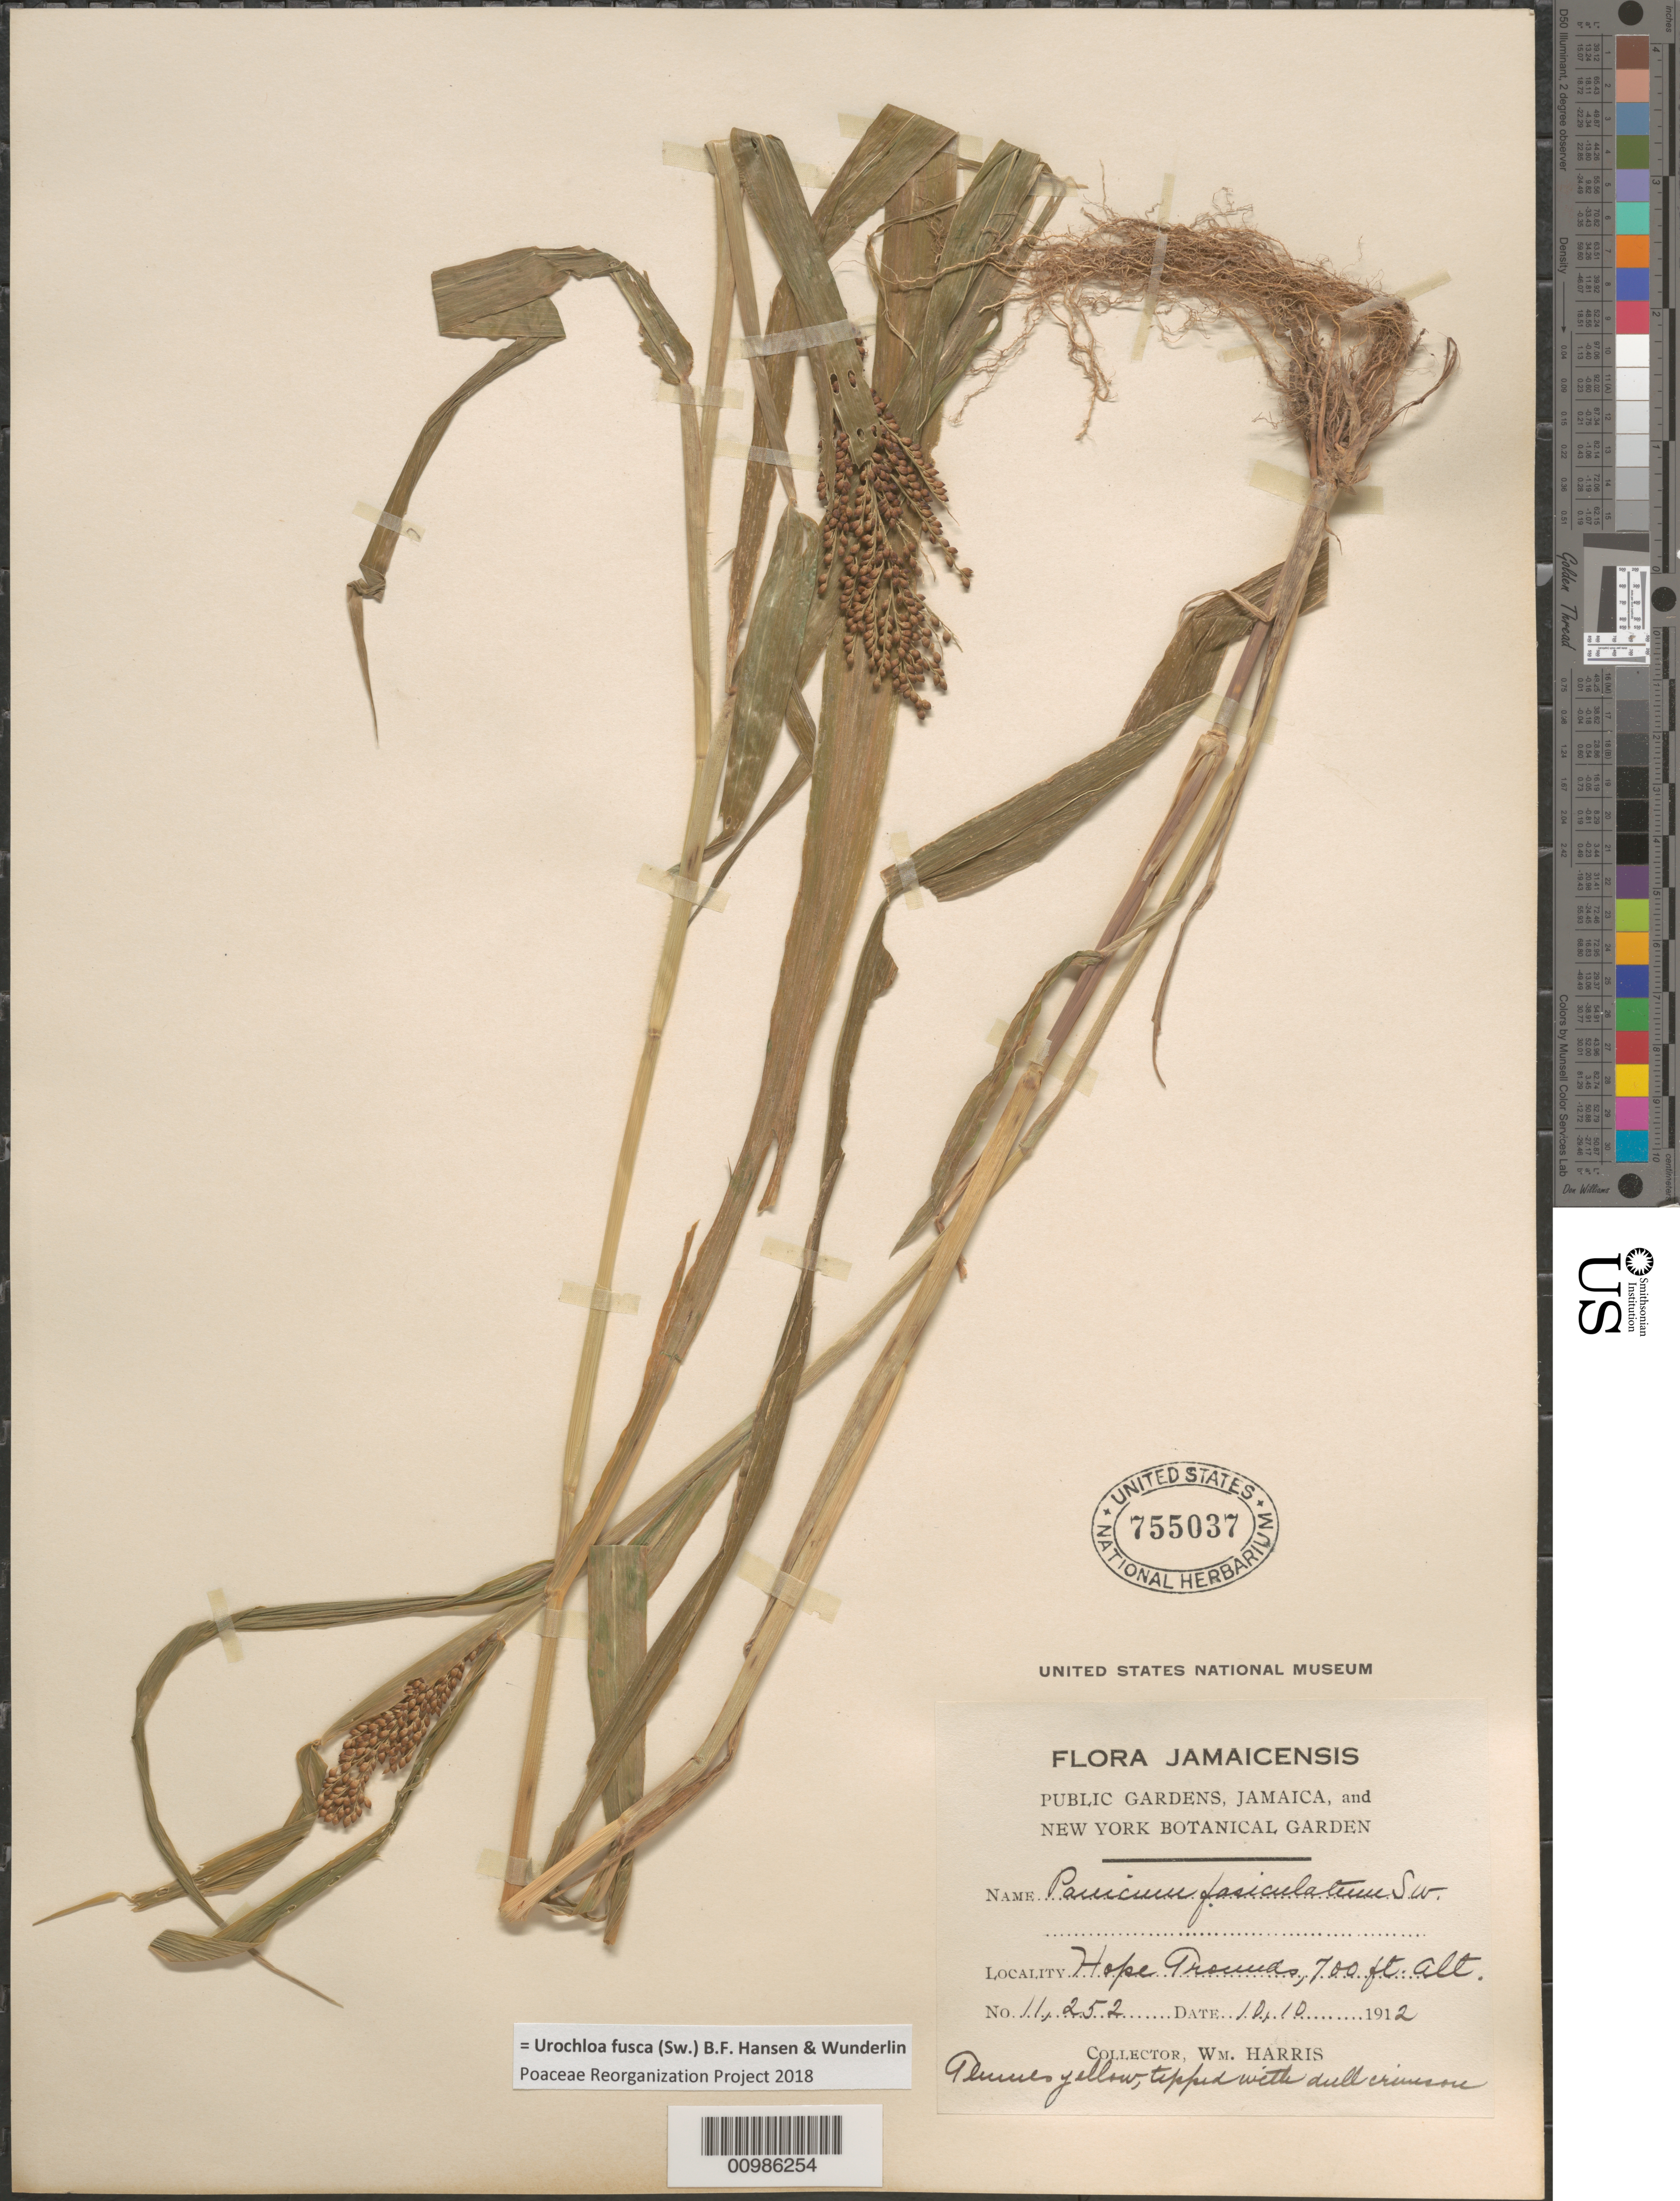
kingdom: Plantae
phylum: Tracheophyta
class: Liliopsida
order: Poales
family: Poaceae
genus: Brachiaria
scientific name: Brachiaria fasciculata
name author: (Sw.) Parodi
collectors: W. H. Harris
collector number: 11252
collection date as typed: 10 Oct 1912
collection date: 1912-10-10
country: Jamaica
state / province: Kingston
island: Jamaica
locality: Hope Grounds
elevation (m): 213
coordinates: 0 N, 0 E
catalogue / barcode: US 755037